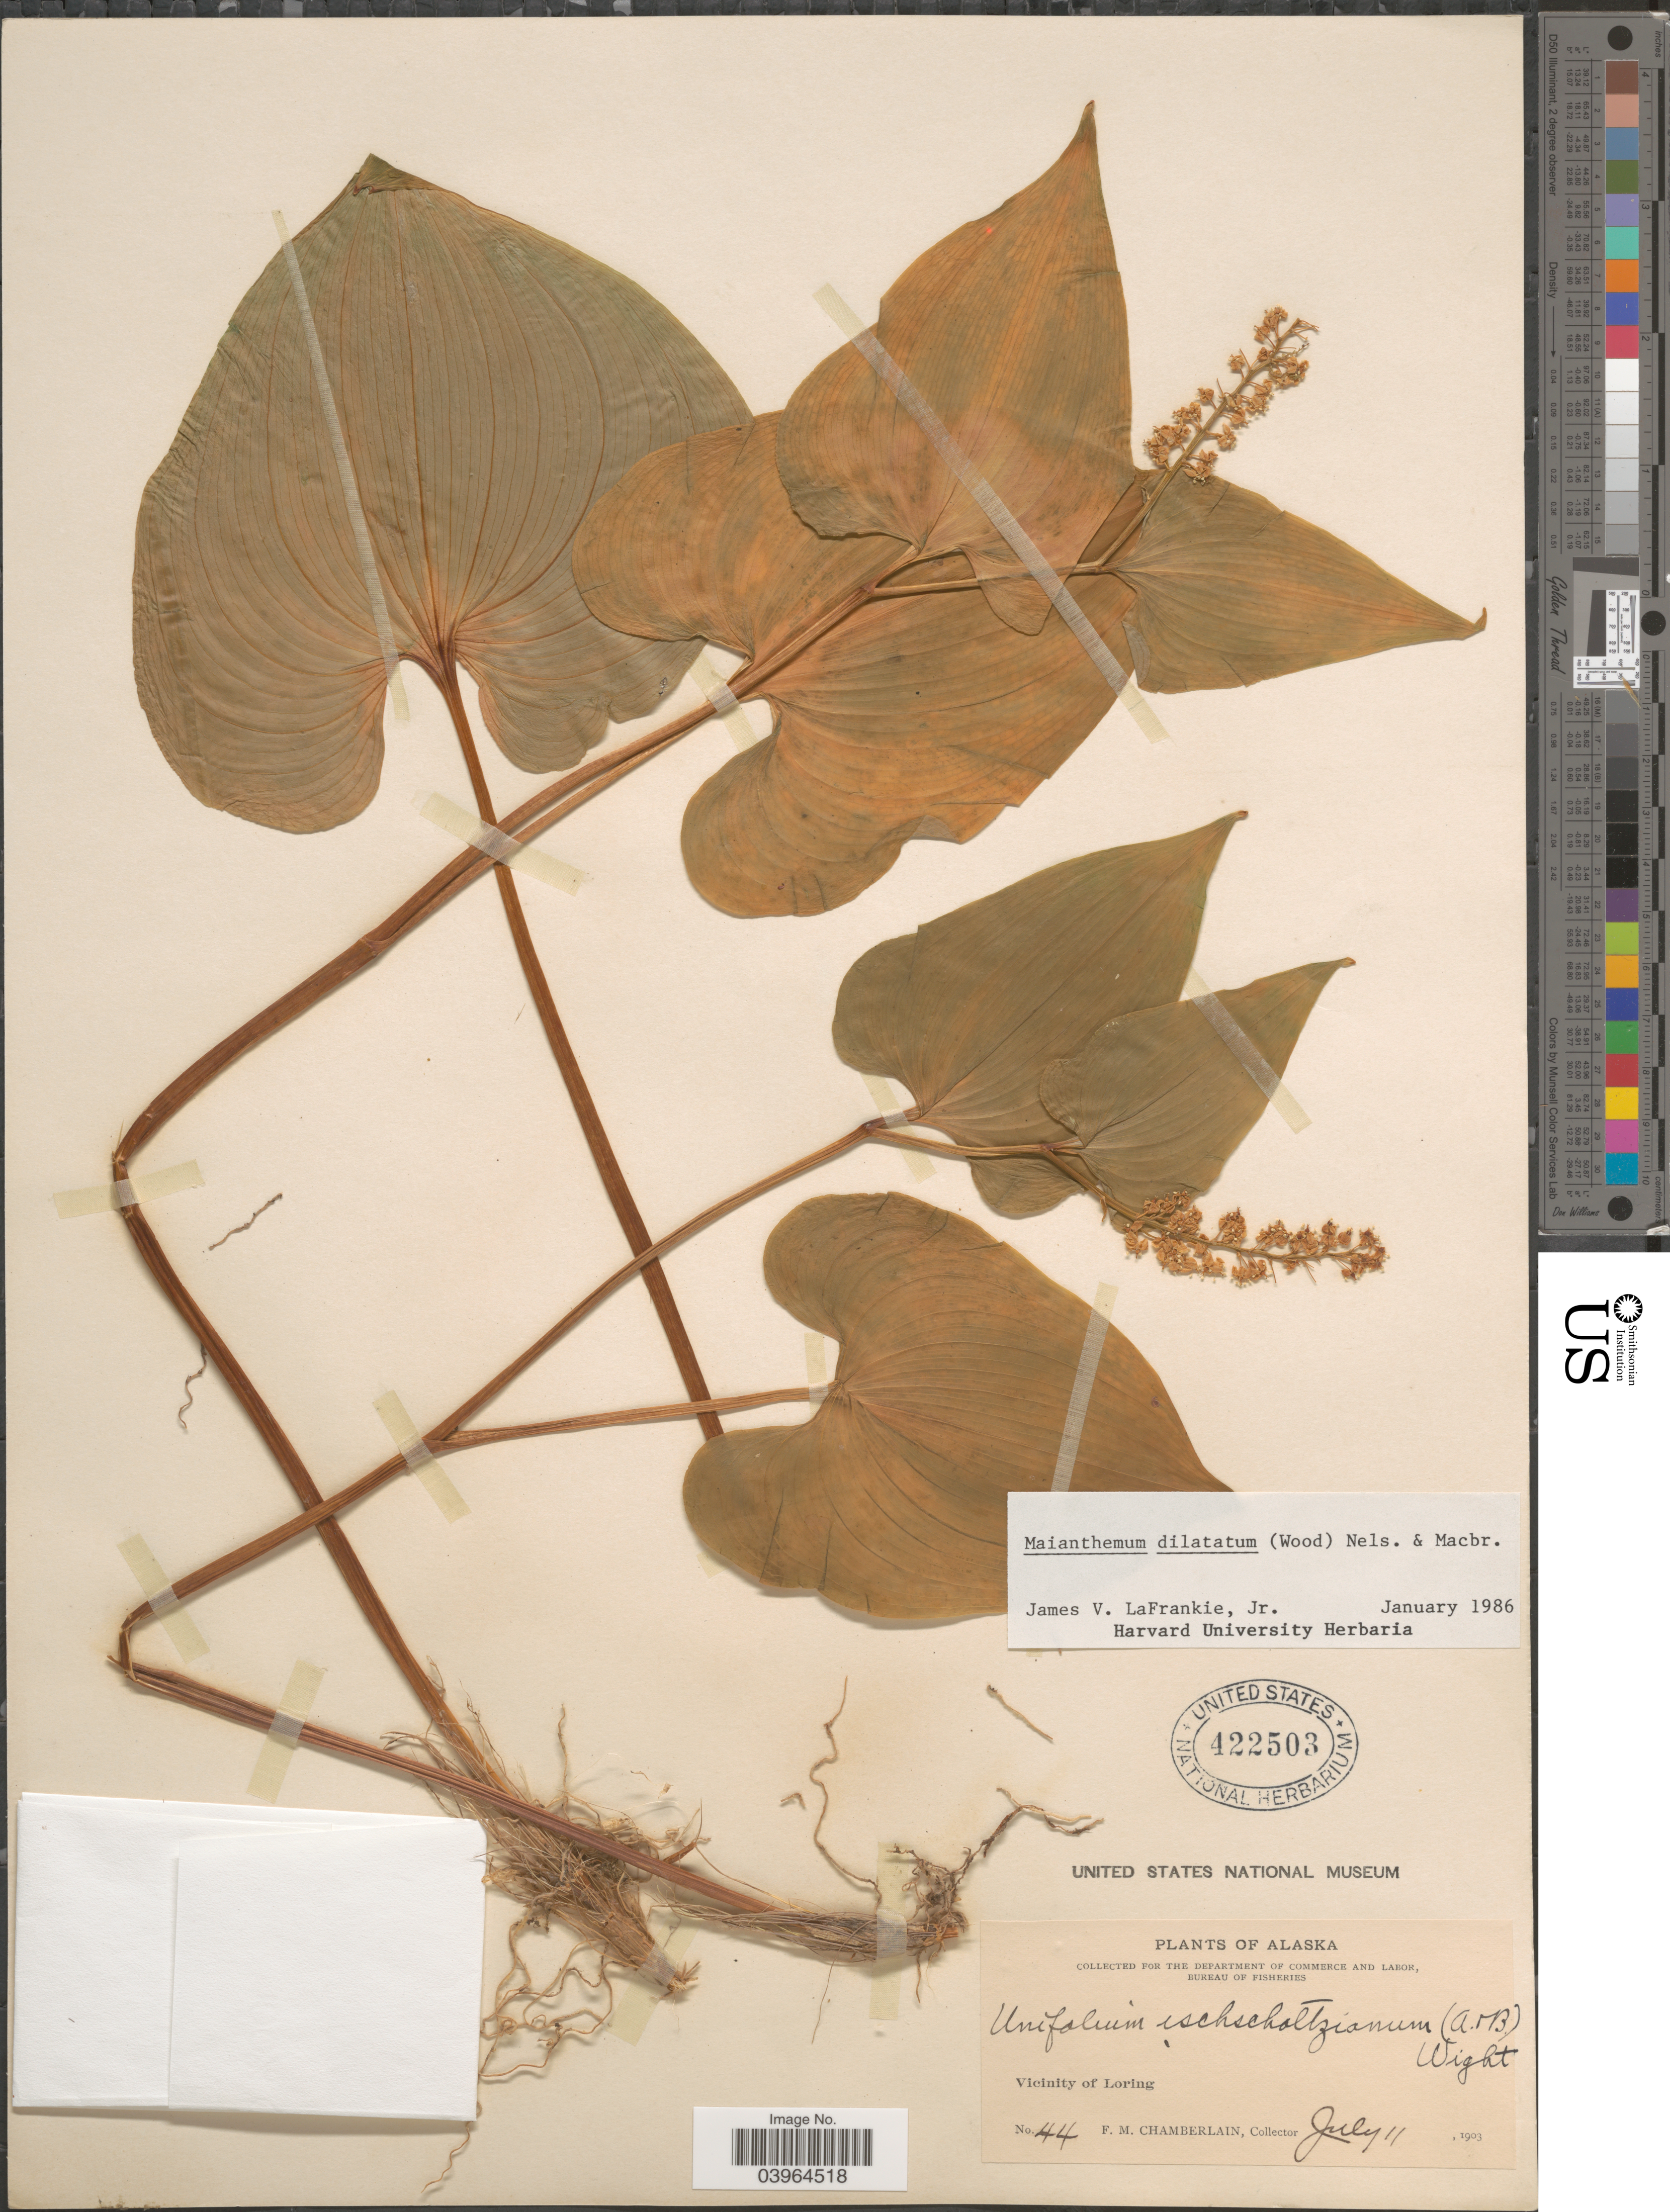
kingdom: Plantae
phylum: Tracheophyta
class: Liliopsida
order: Asparagales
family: Asparagaceae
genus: Maianthemum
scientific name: Maianthemum dilatatum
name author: (Alph. Wood) A. Nelson & J.F. Macbr.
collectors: F. Chamberlain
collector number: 44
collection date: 1903-07-11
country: United States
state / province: Alaska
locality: Vicinity of Loring.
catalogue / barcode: US 422503